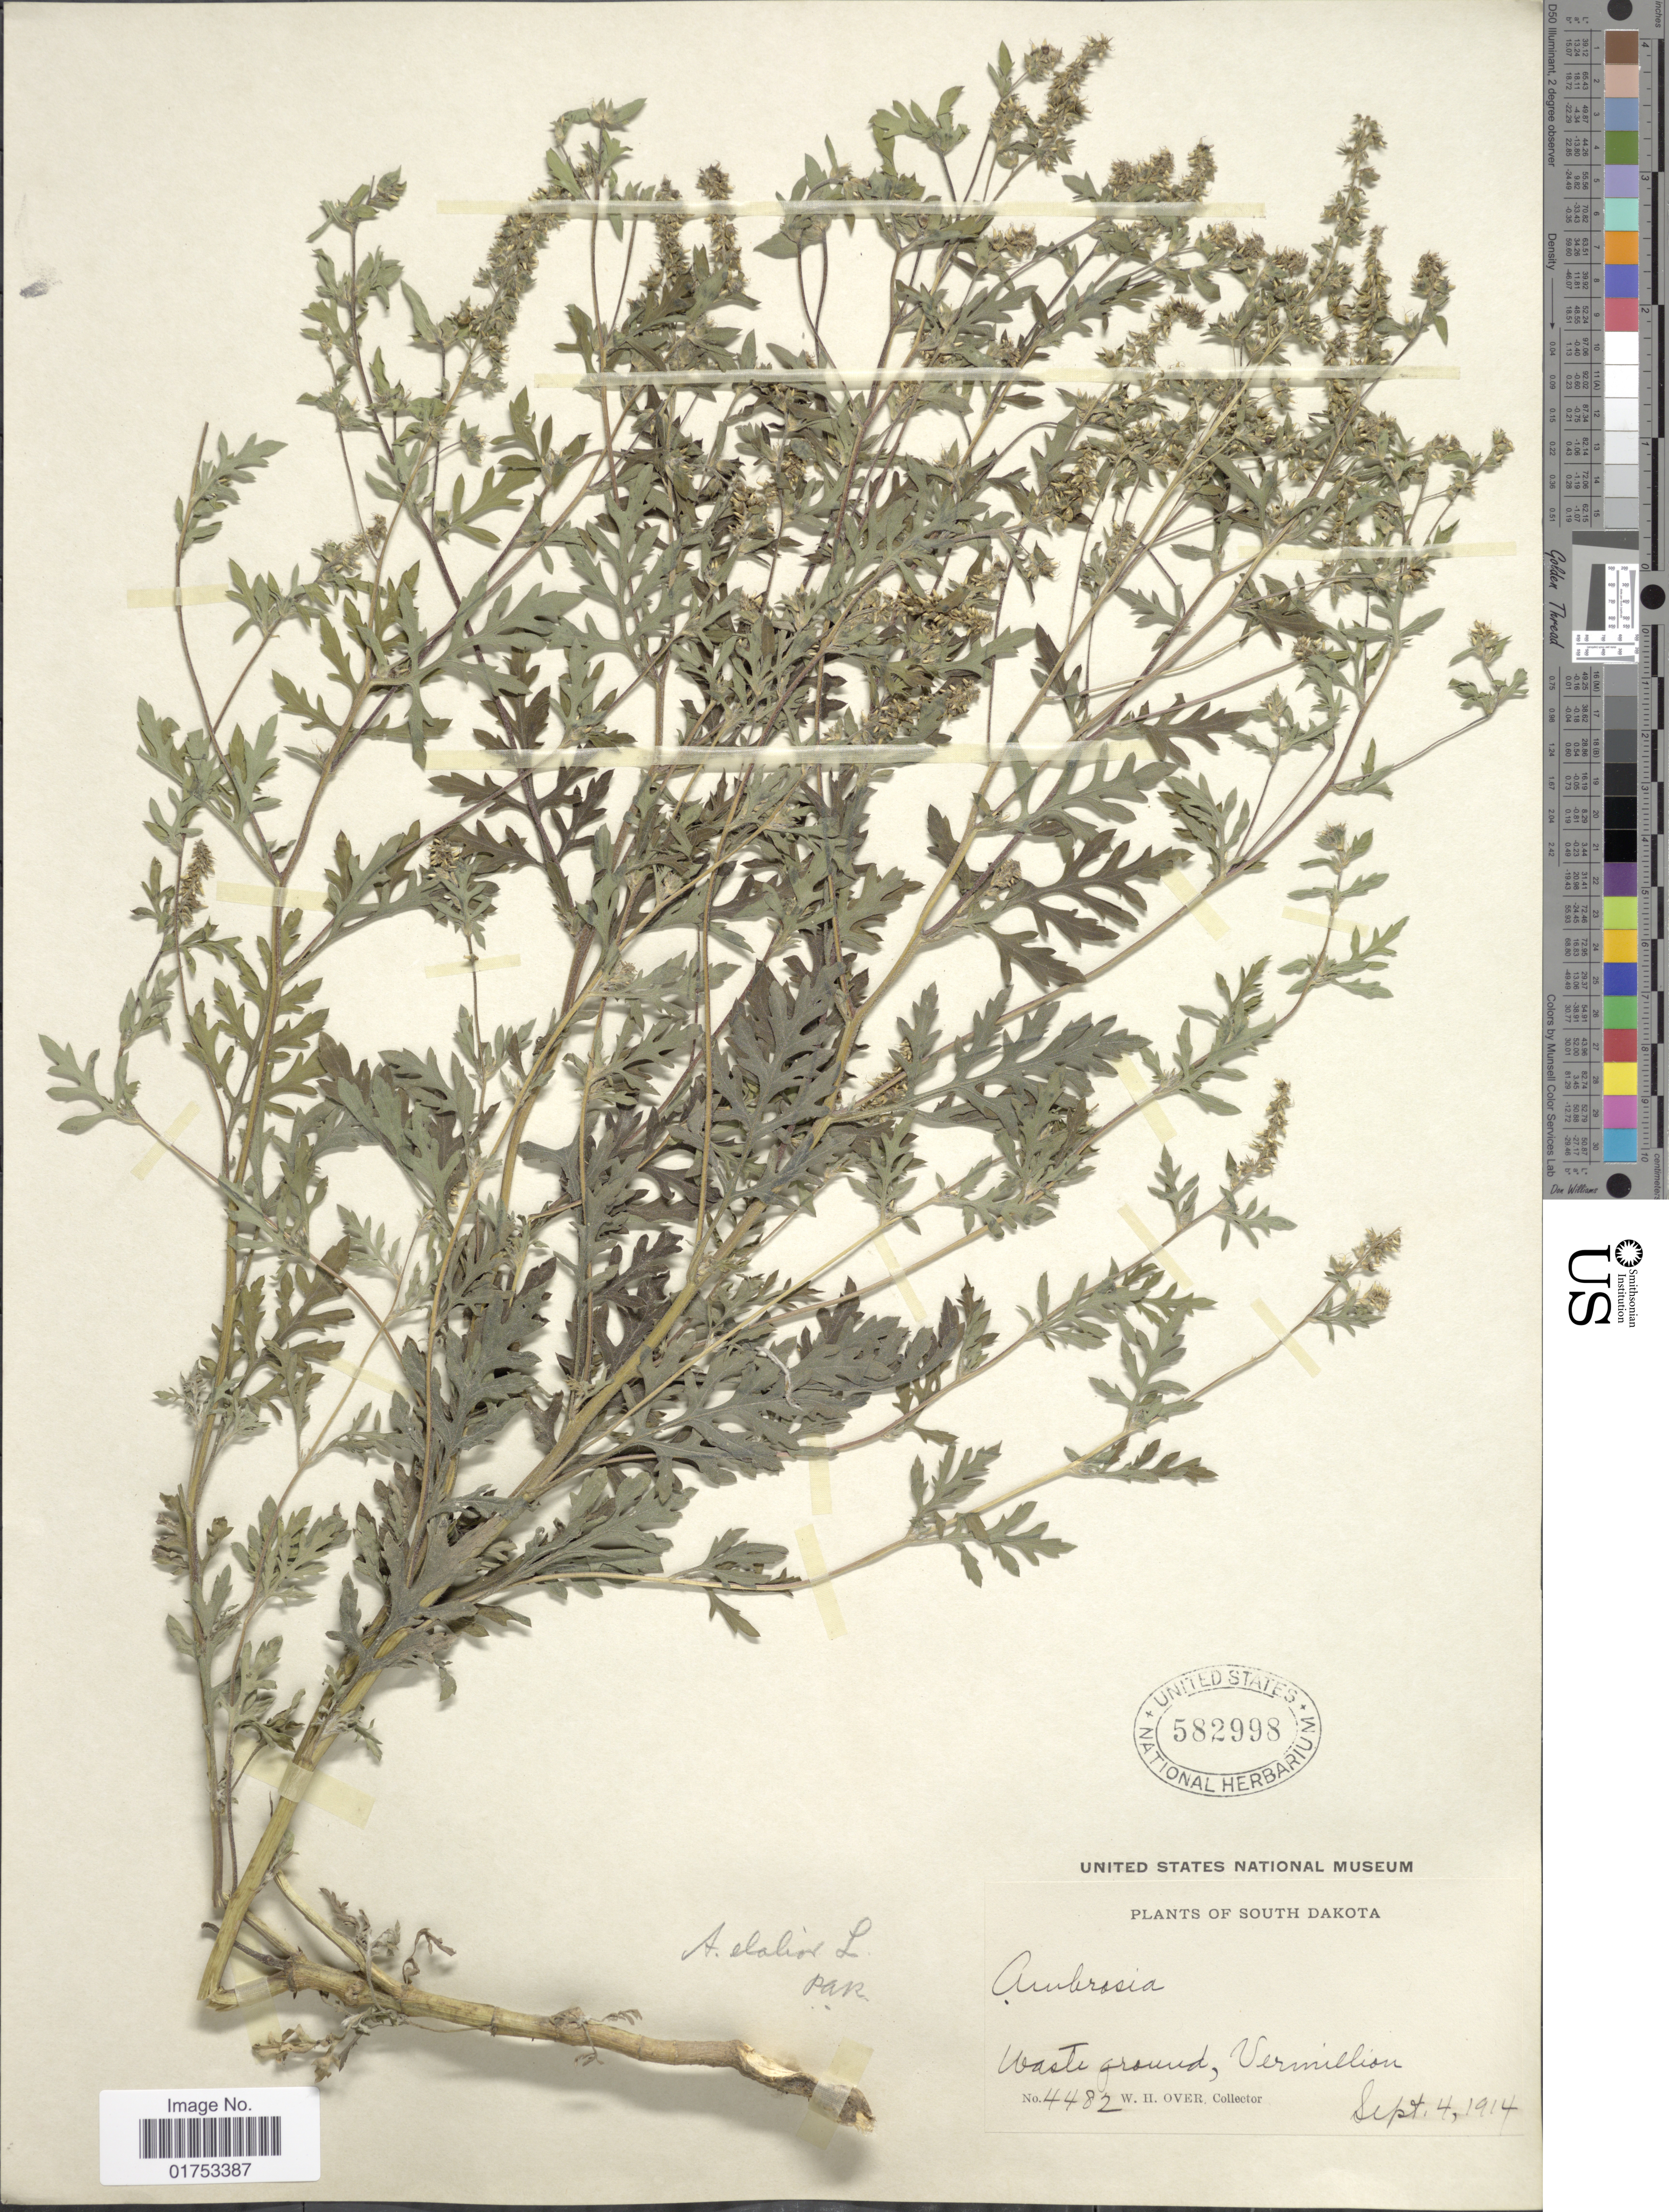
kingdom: Plantae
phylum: Tracheophyta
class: Magnoliopsida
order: Asterales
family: Asteraceae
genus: Ambrosia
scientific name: Ambrosia artemisiifolia var. elatior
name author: (L.) Descourt.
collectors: W. Over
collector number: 4482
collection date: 1914-09-04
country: United States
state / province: South Dakota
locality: Vermillion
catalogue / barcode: US 582998